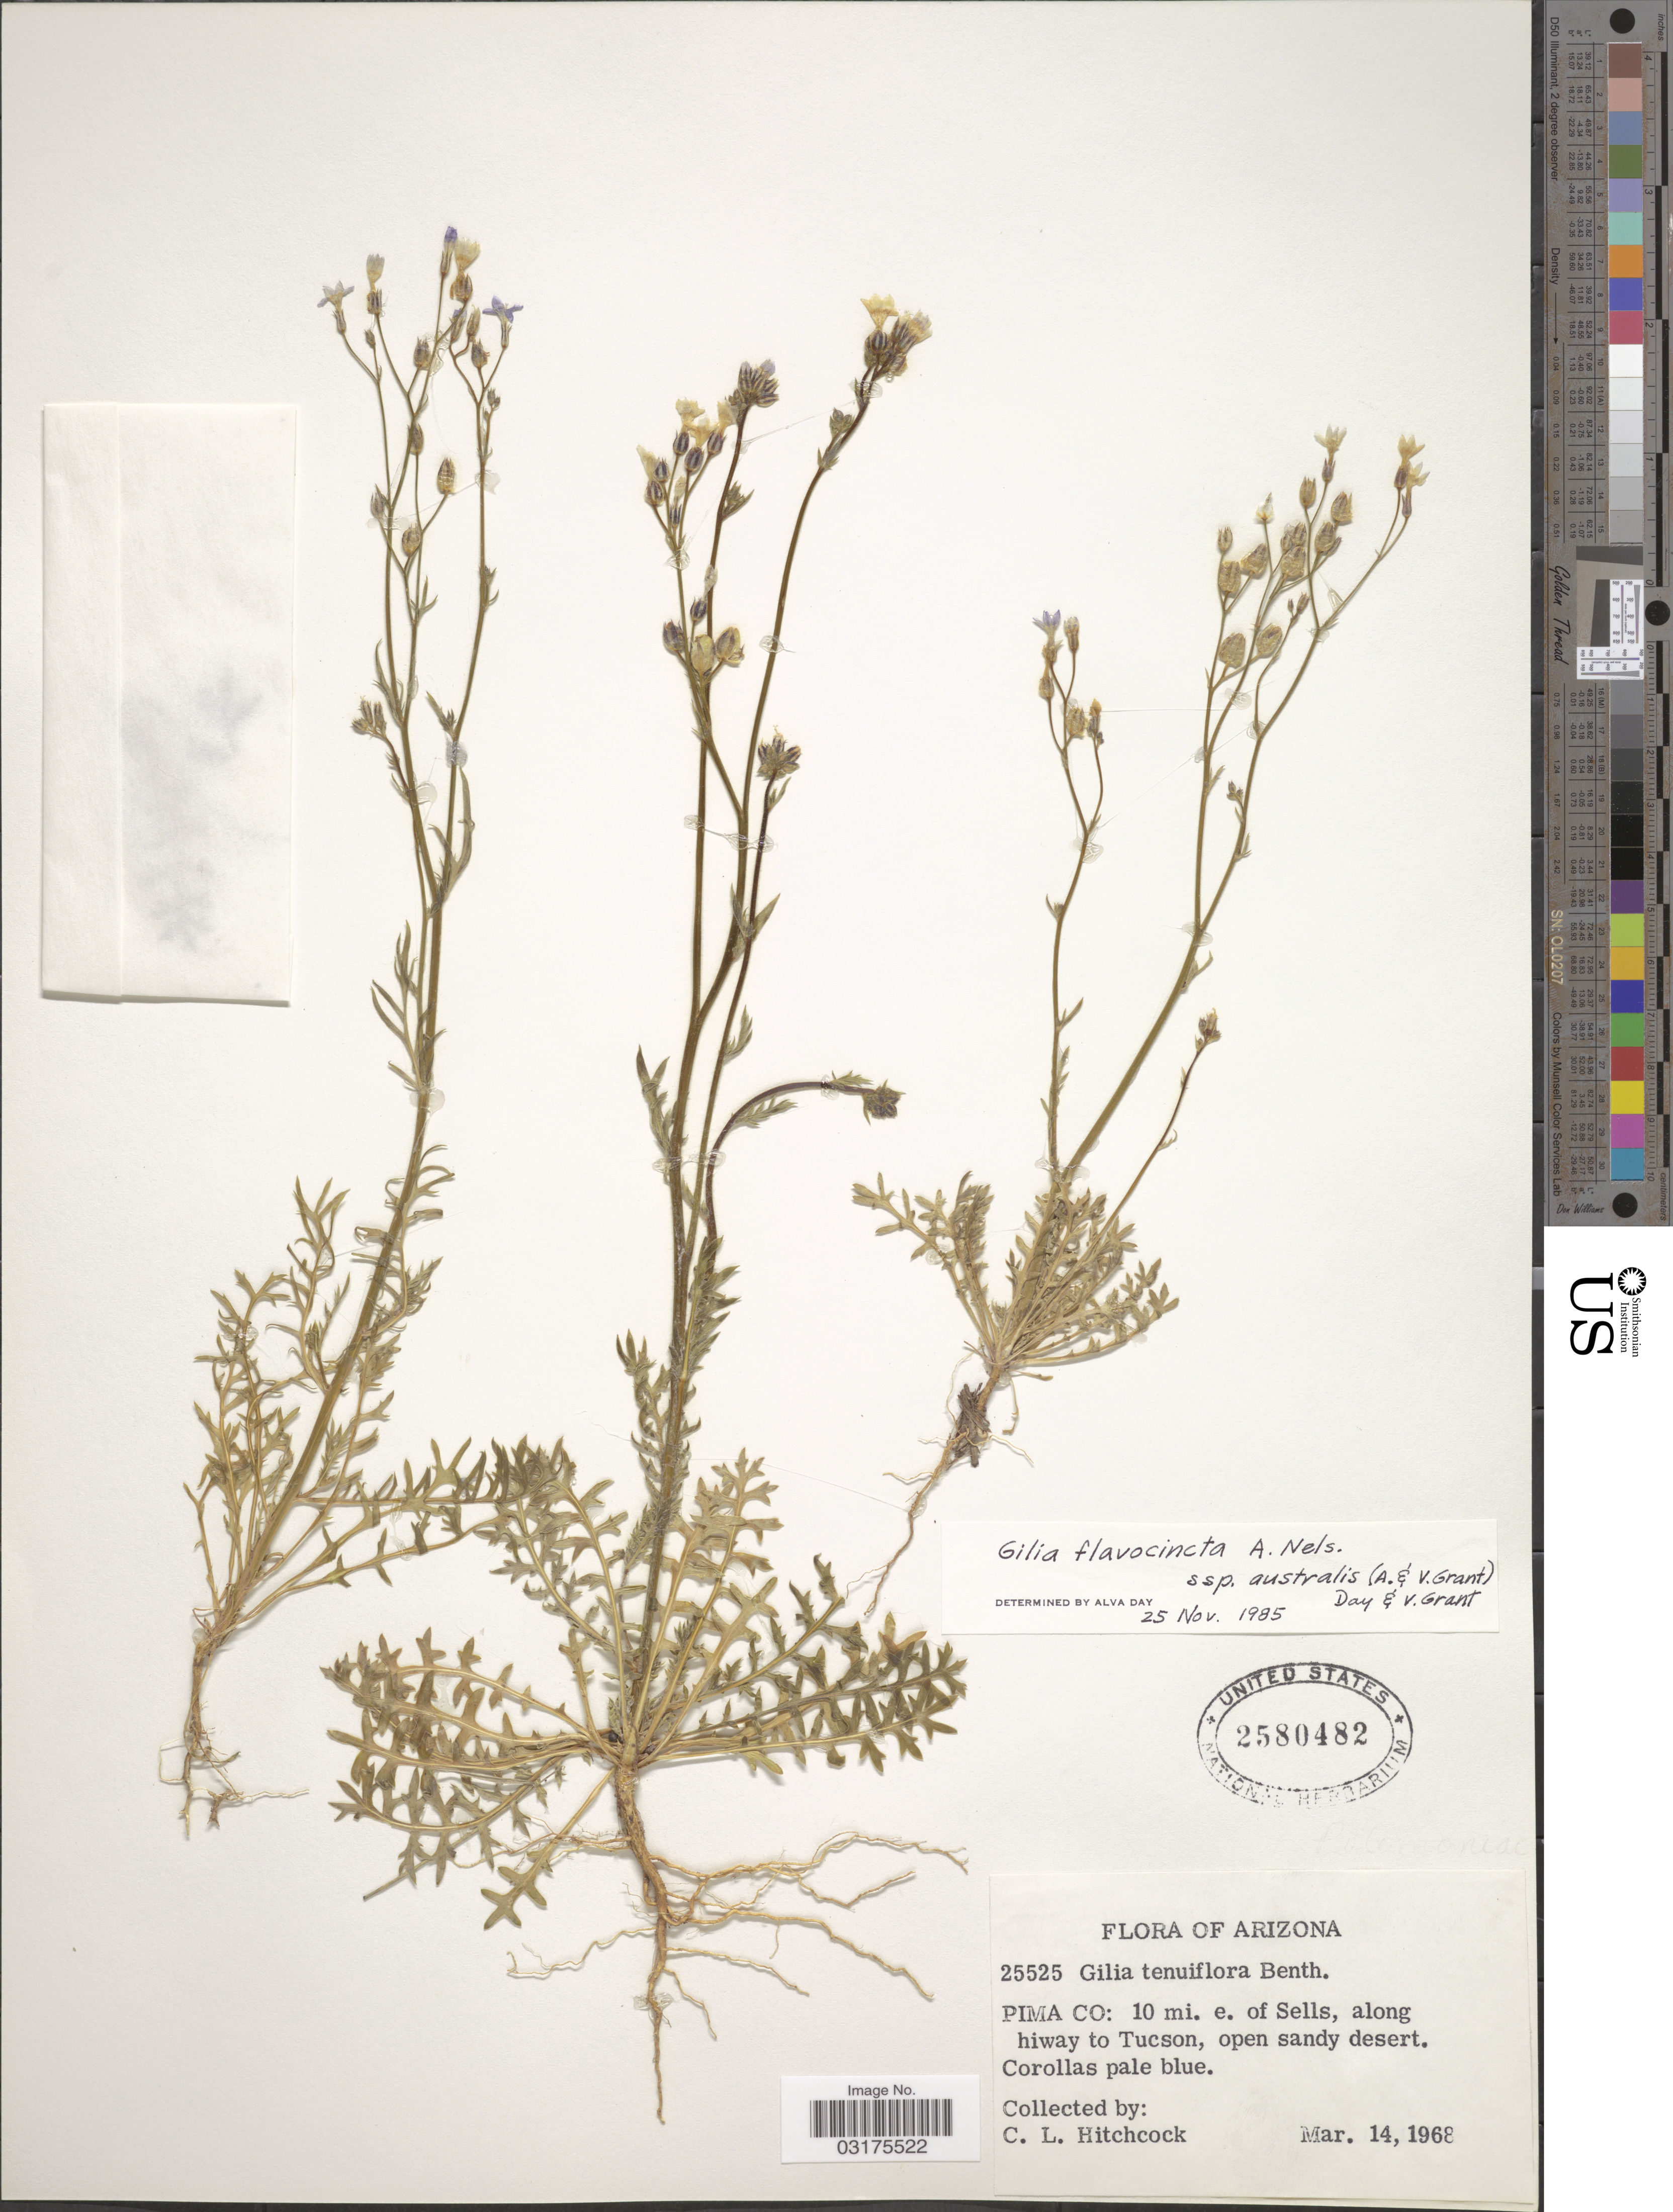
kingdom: Plantae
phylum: Tracheophyta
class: Magnoliopsida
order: Ericales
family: Polemoniaceae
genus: Gilia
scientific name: Gilia flavocincta subsp. australis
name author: A. Nelson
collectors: C. L. Hitchcock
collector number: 25525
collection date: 1968-03-14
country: United States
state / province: Arizona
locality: Pima Co: 10 mi. e. of Sells, along hiway to Tucson, open sandy desert.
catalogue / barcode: US 2580482